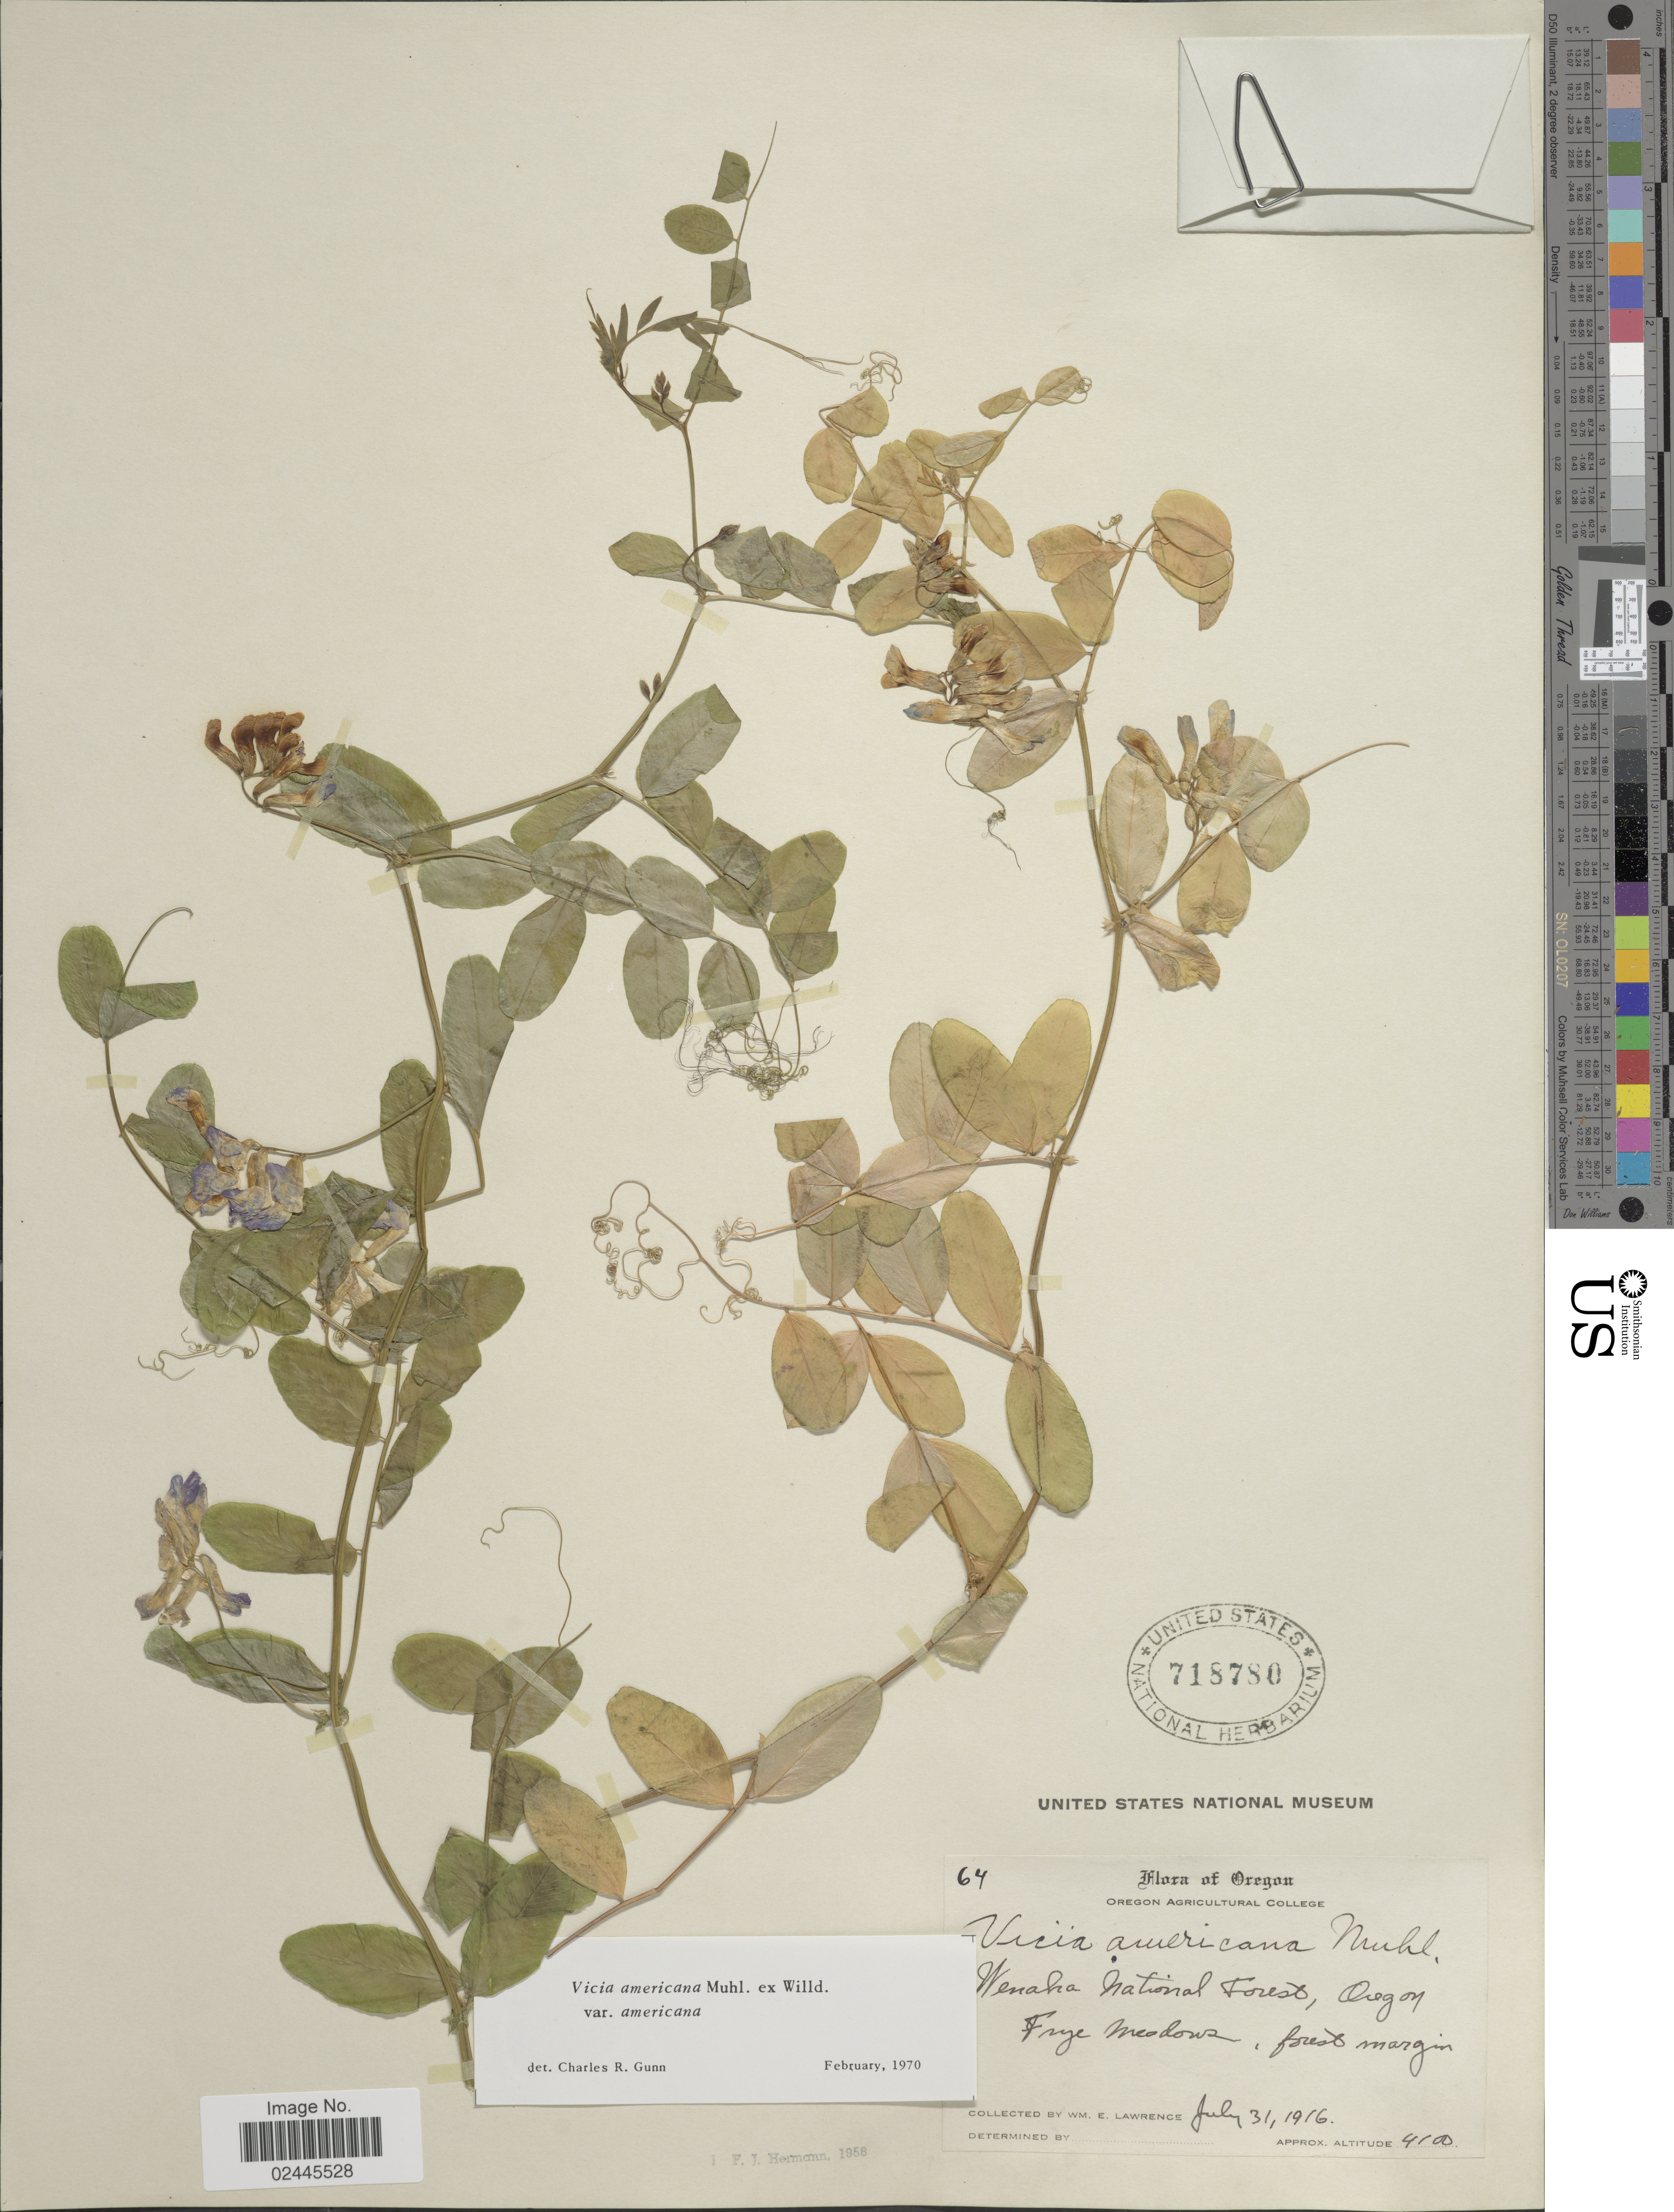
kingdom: Plantae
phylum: Tracheophyta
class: Magnoliopsida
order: Fabales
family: Fabaceae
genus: Vicia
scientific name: Vicia americana var. americana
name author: Muhl. ex Willd.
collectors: W. Lawrence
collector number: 64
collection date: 1916-07-31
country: United States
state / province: Oregon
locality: Wenaka National Forest, Frye Meadows, forest margin.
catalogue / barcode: US 718780